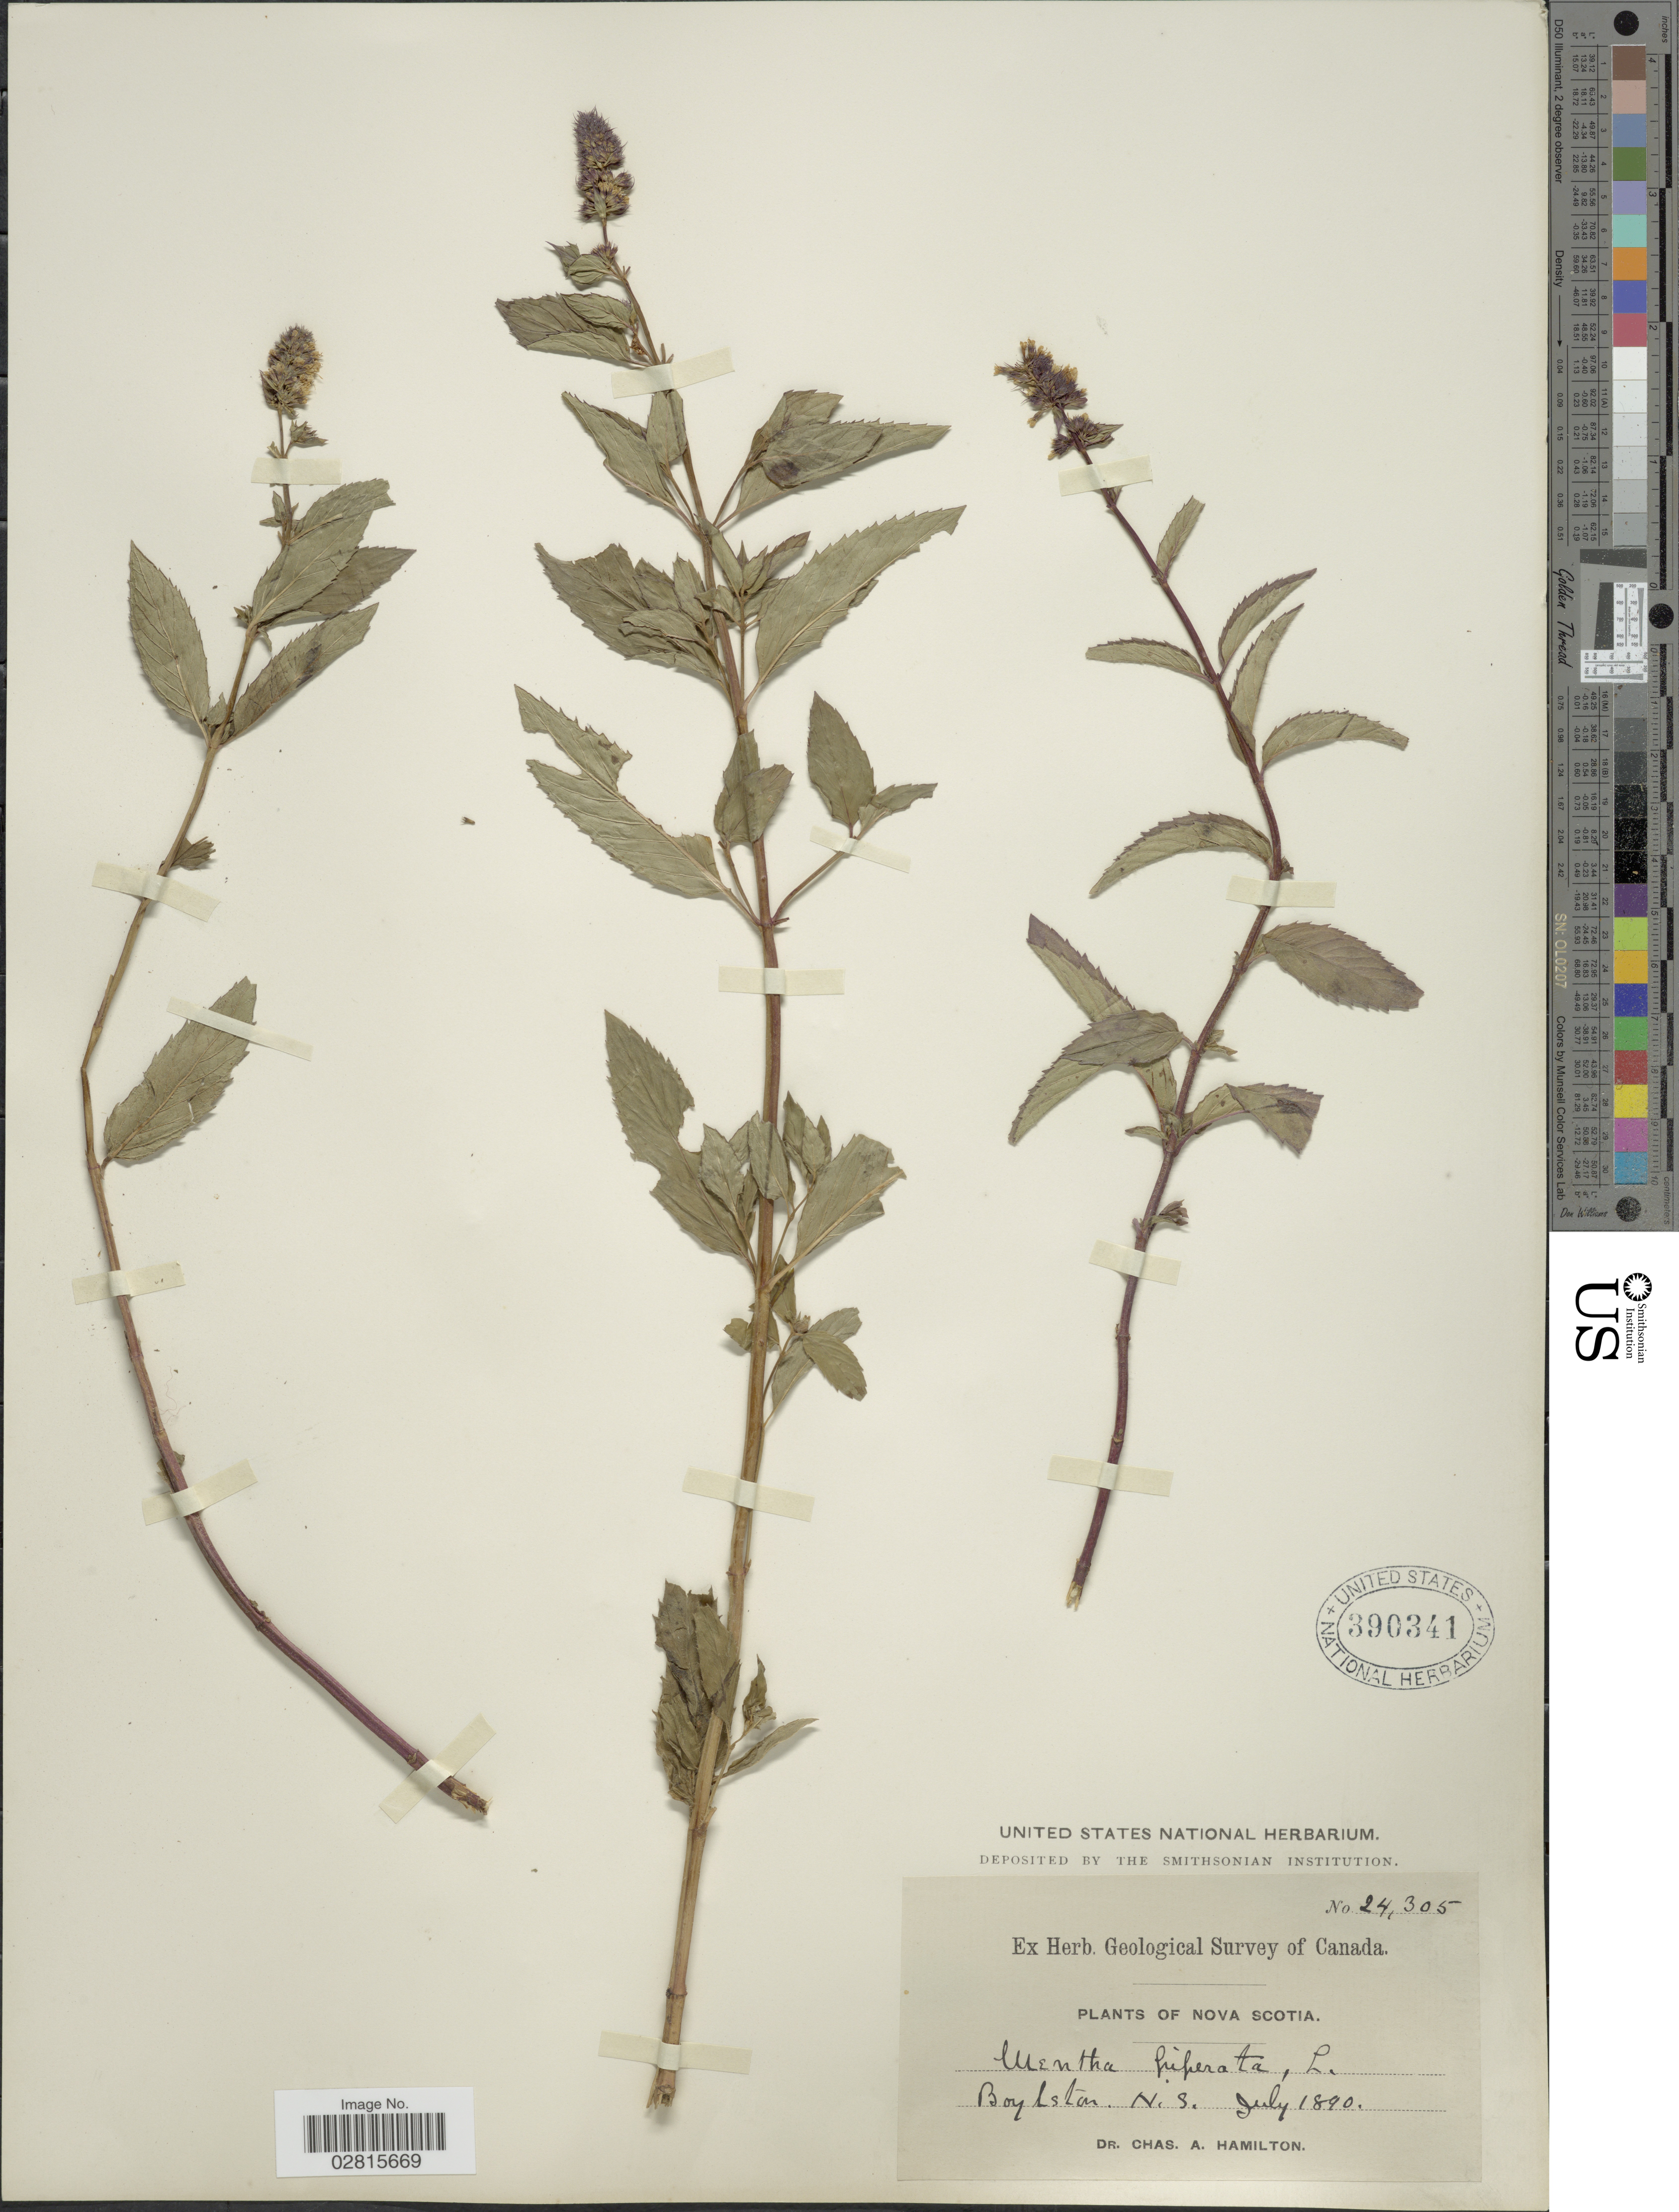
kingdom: Plantae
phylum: Tracheophyta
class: Magnoliopsida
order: Lamiales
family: Lamiaceae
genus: Mentha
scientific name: Mentha x piperita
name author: L.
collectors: C. A. Hamilton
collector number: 24305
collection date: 1890-07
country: Canada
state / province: Nova Scotia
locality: Boylston, N.S.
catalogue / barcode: US 390341